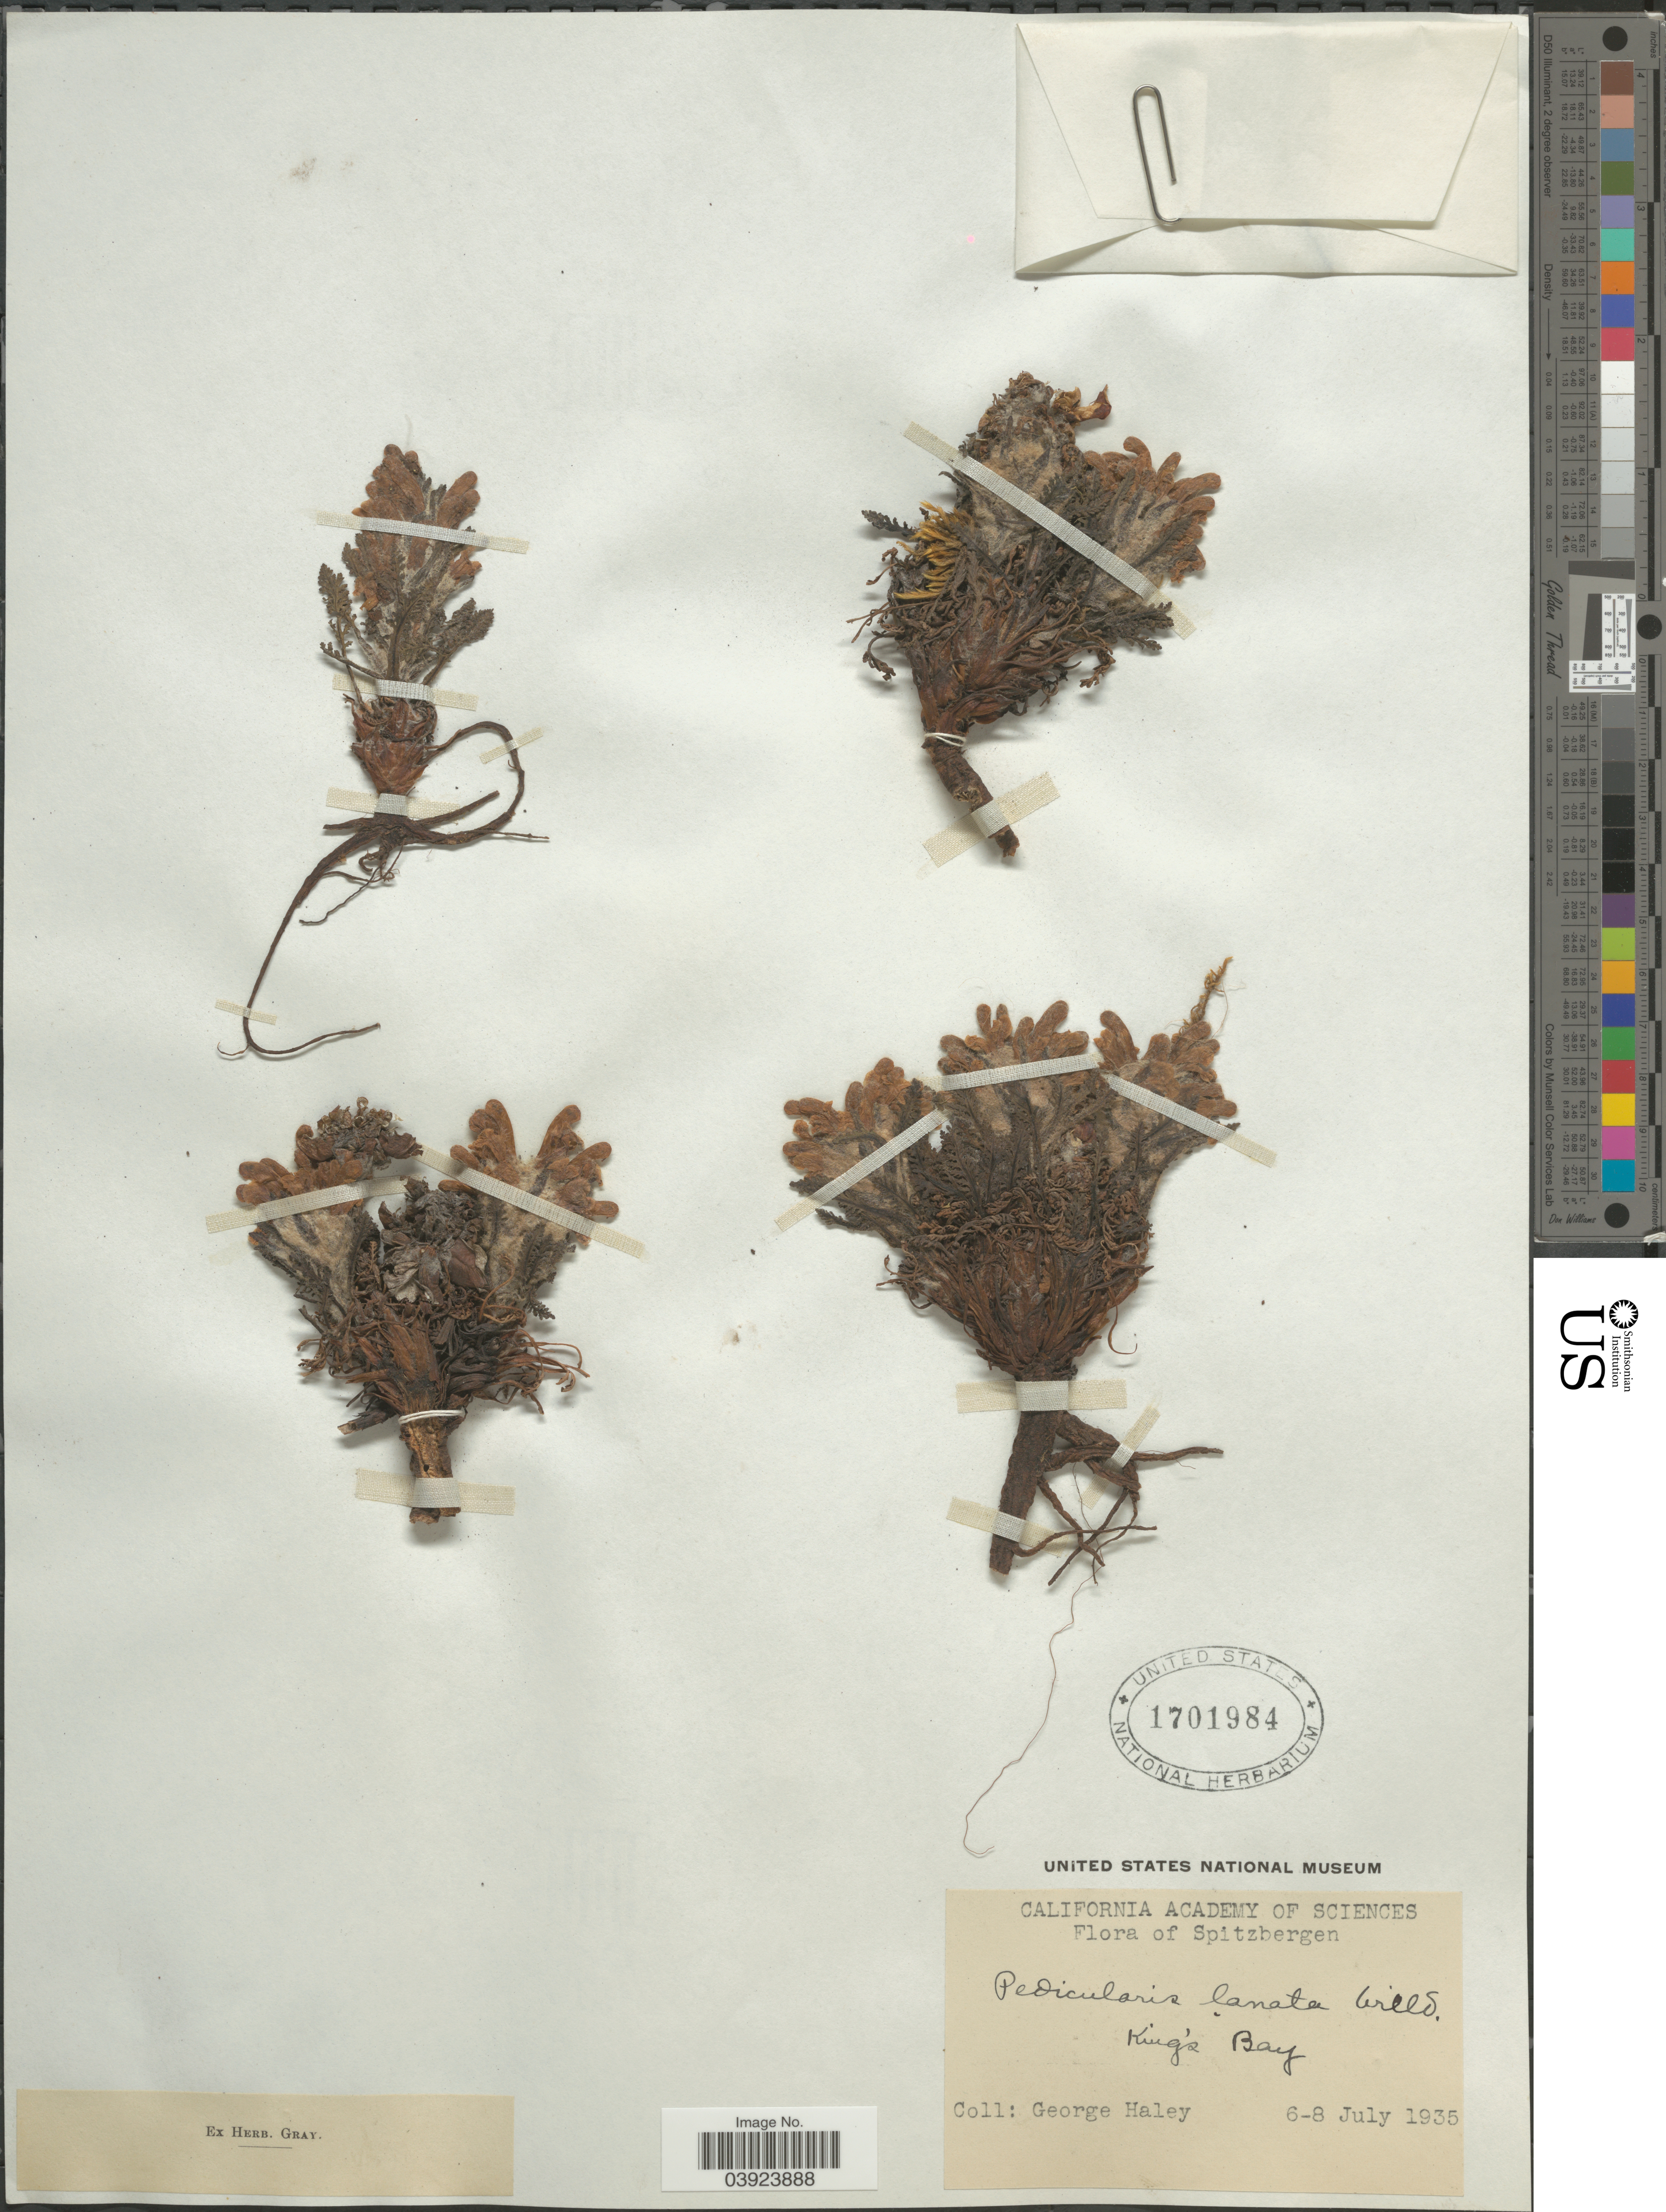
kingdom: Plantae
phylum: Tracheophyta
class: Magnoliopsida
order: Lamiales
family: Orobanchaceae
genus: Pedicularis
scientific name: Pedicularis lanata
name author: Willd. ex Cham. & Schltdl.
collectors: G. Haley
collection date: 1935-07-06/1935-07-08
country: Norway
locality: Spitzbergen. King's Bay.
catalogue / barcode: US 1701984